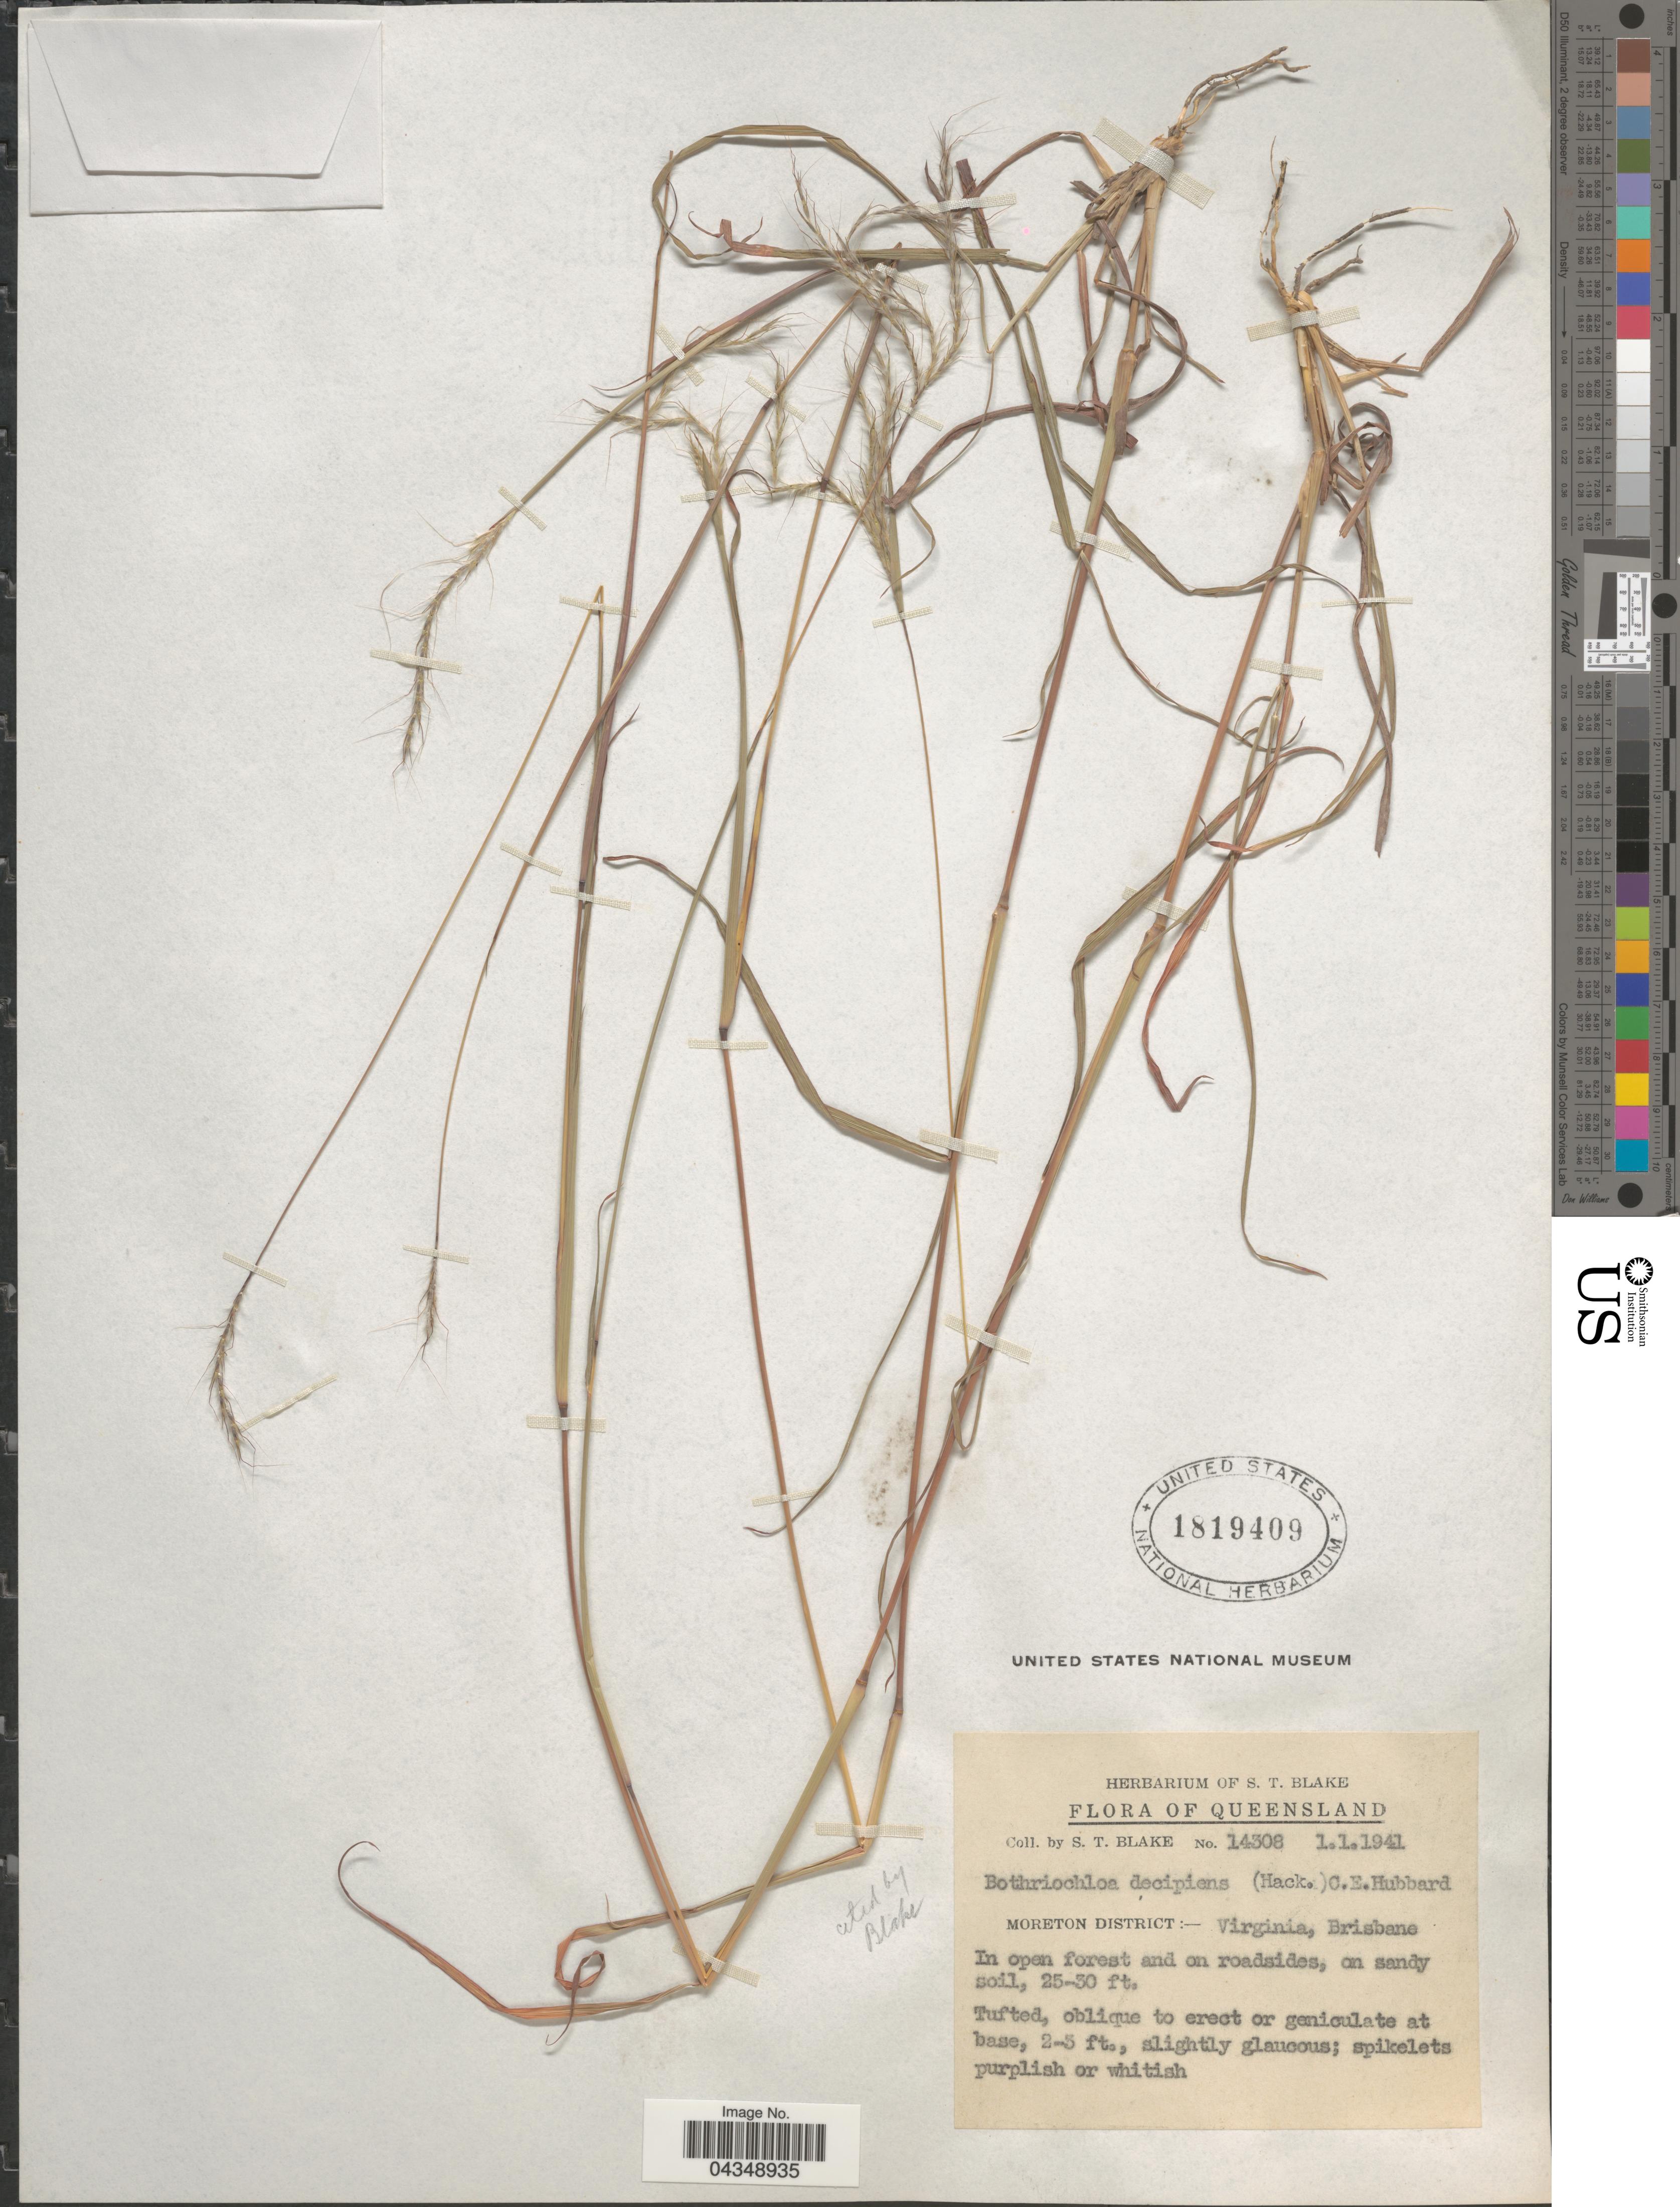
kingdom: Plantae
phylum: Tracheophyta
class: Liliopsida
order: Poales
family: Poaceae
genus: Bothriochloa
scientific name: Bothriochloa decipiens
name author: (Hack.) C. E. Hubb.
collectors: S. T. Blake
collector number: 14308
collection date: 1941-01-01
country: Australia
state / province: Queensland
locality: Moreton District: Virginia, Brisbane.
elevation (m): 8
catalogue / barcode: US 1819409